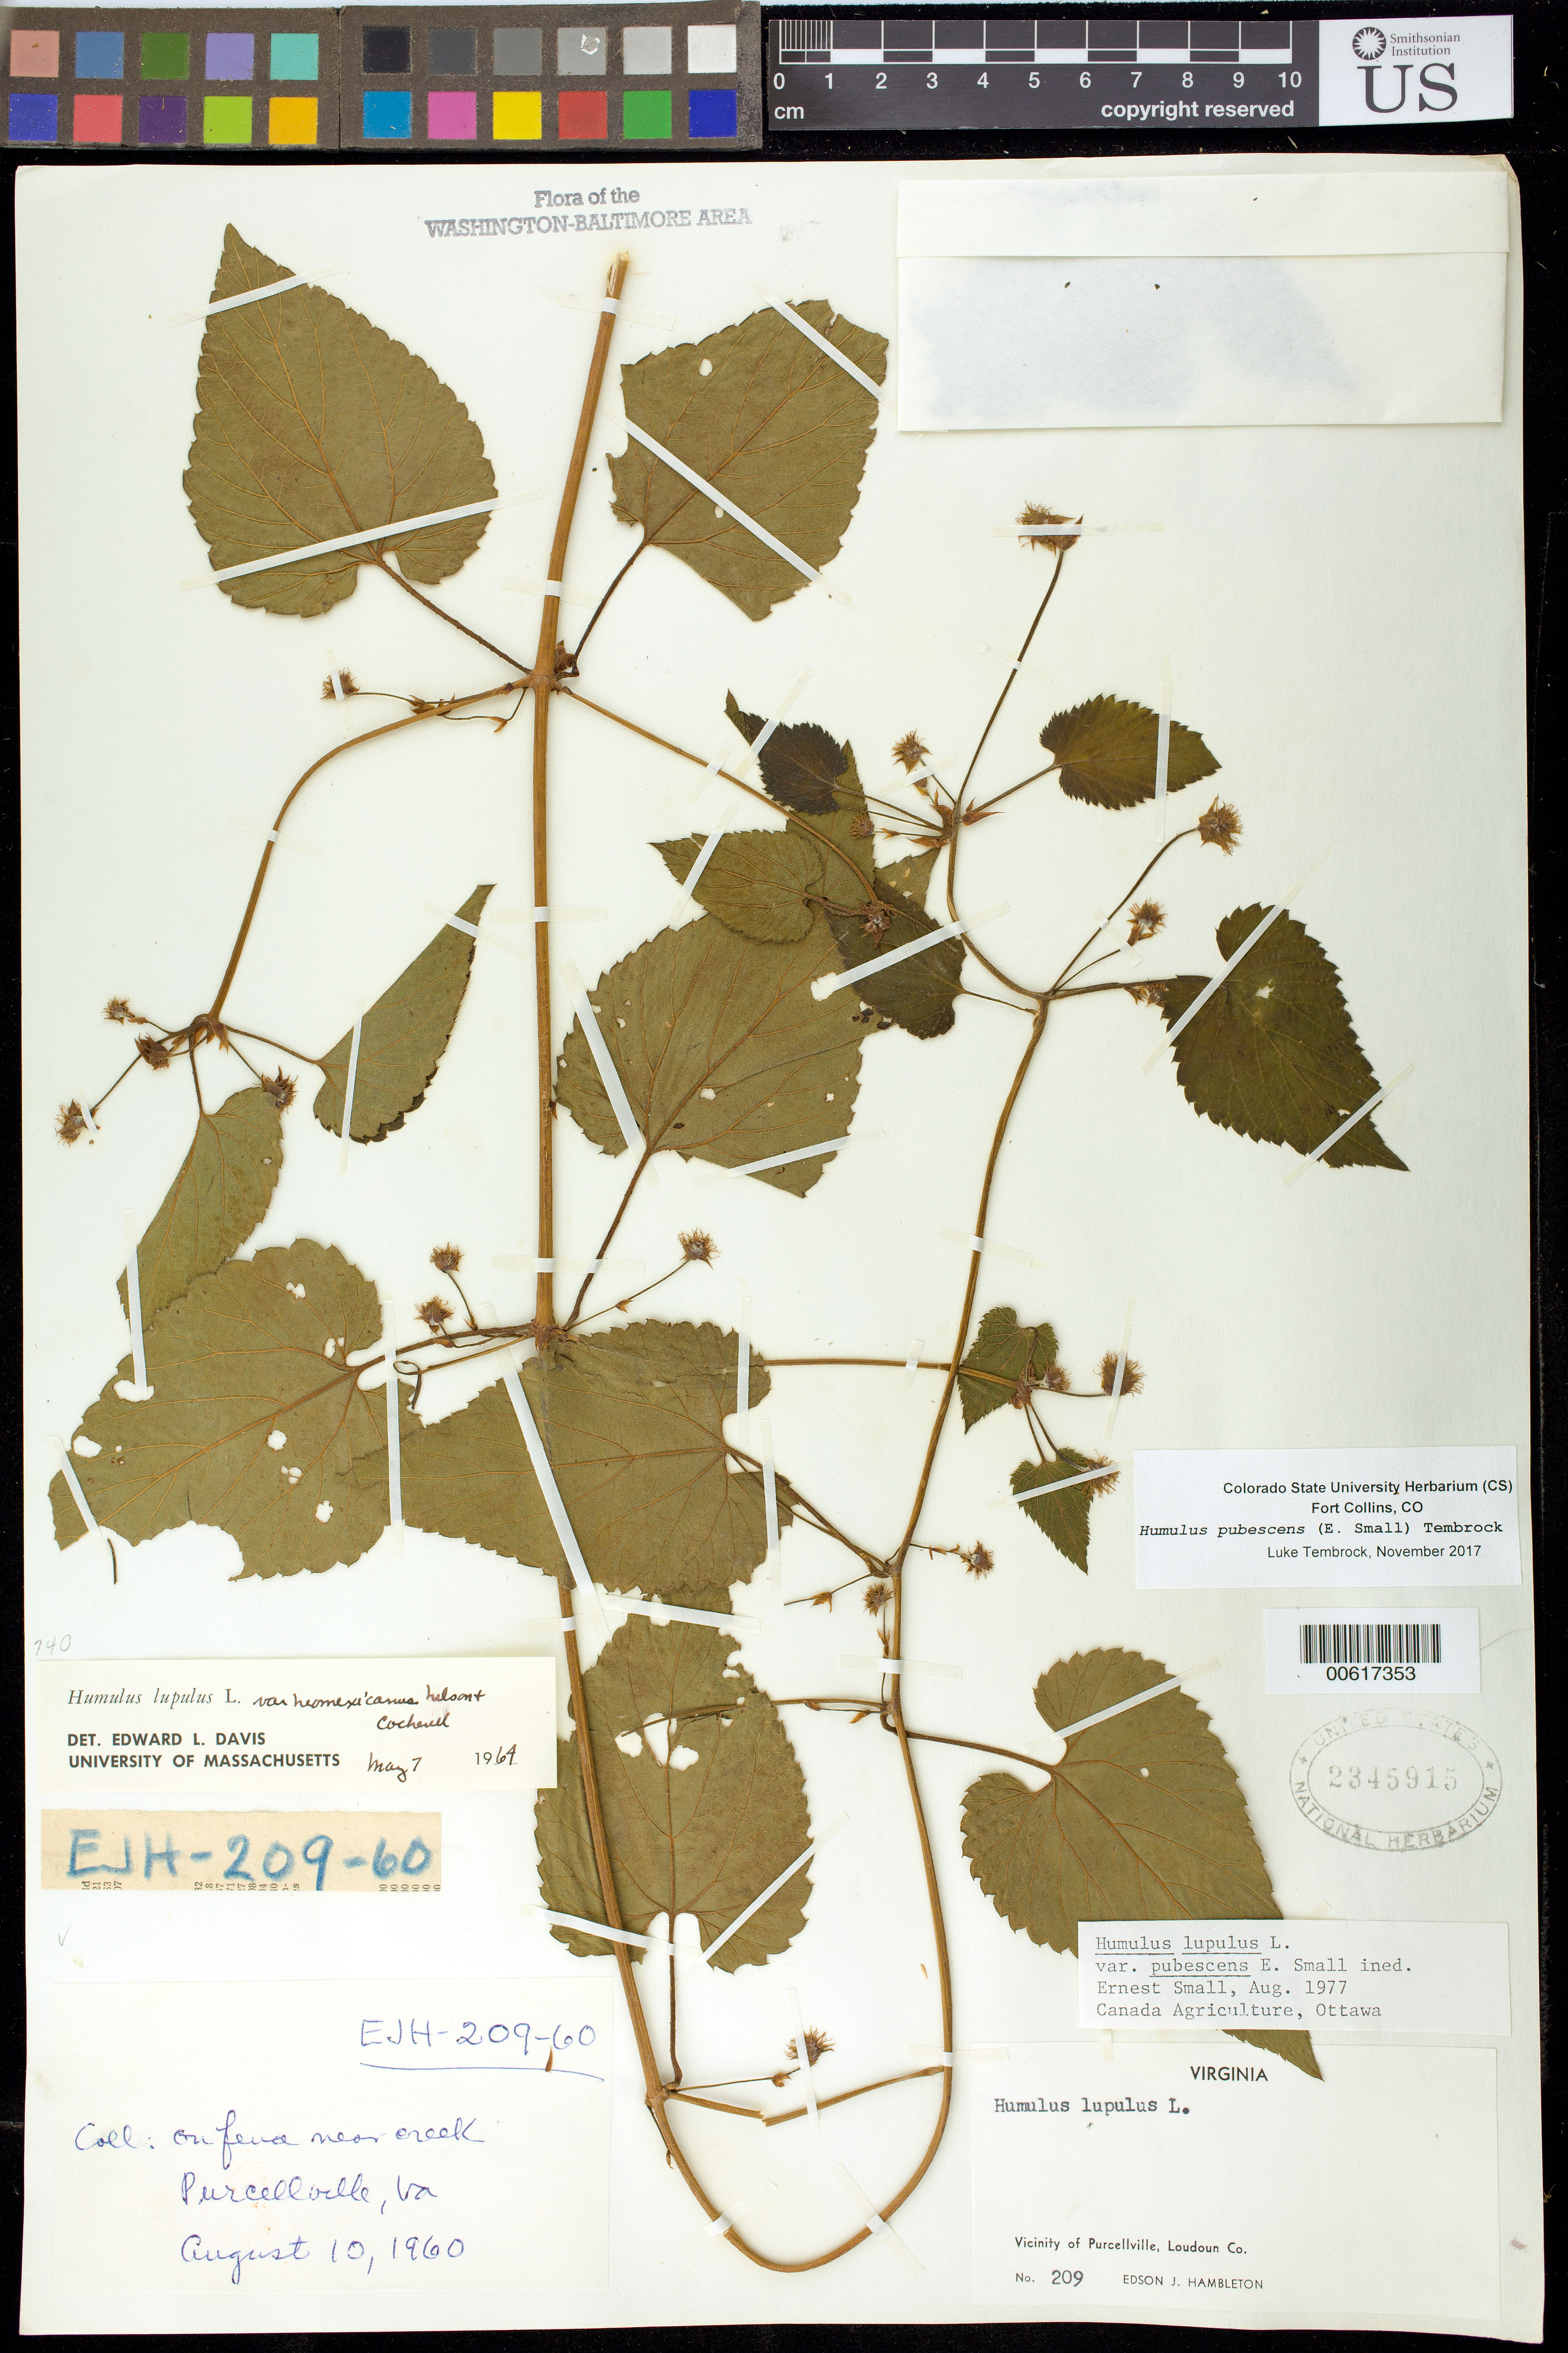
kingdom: Plantae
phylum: Tracheophyta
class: Magnoliopsida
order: Rosales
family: Cannabaceae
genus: Humulus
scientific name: Humulus pubescens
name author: (Small) Tembrock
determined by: Tembrock, Luke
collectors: E. Hambleton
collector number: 209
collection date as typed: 10 Aug 1960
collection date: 1960-08-10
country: United States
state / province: Virginia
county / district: Loudoun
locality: Purcellville Bull Run Mts.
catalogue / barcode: US 2345915